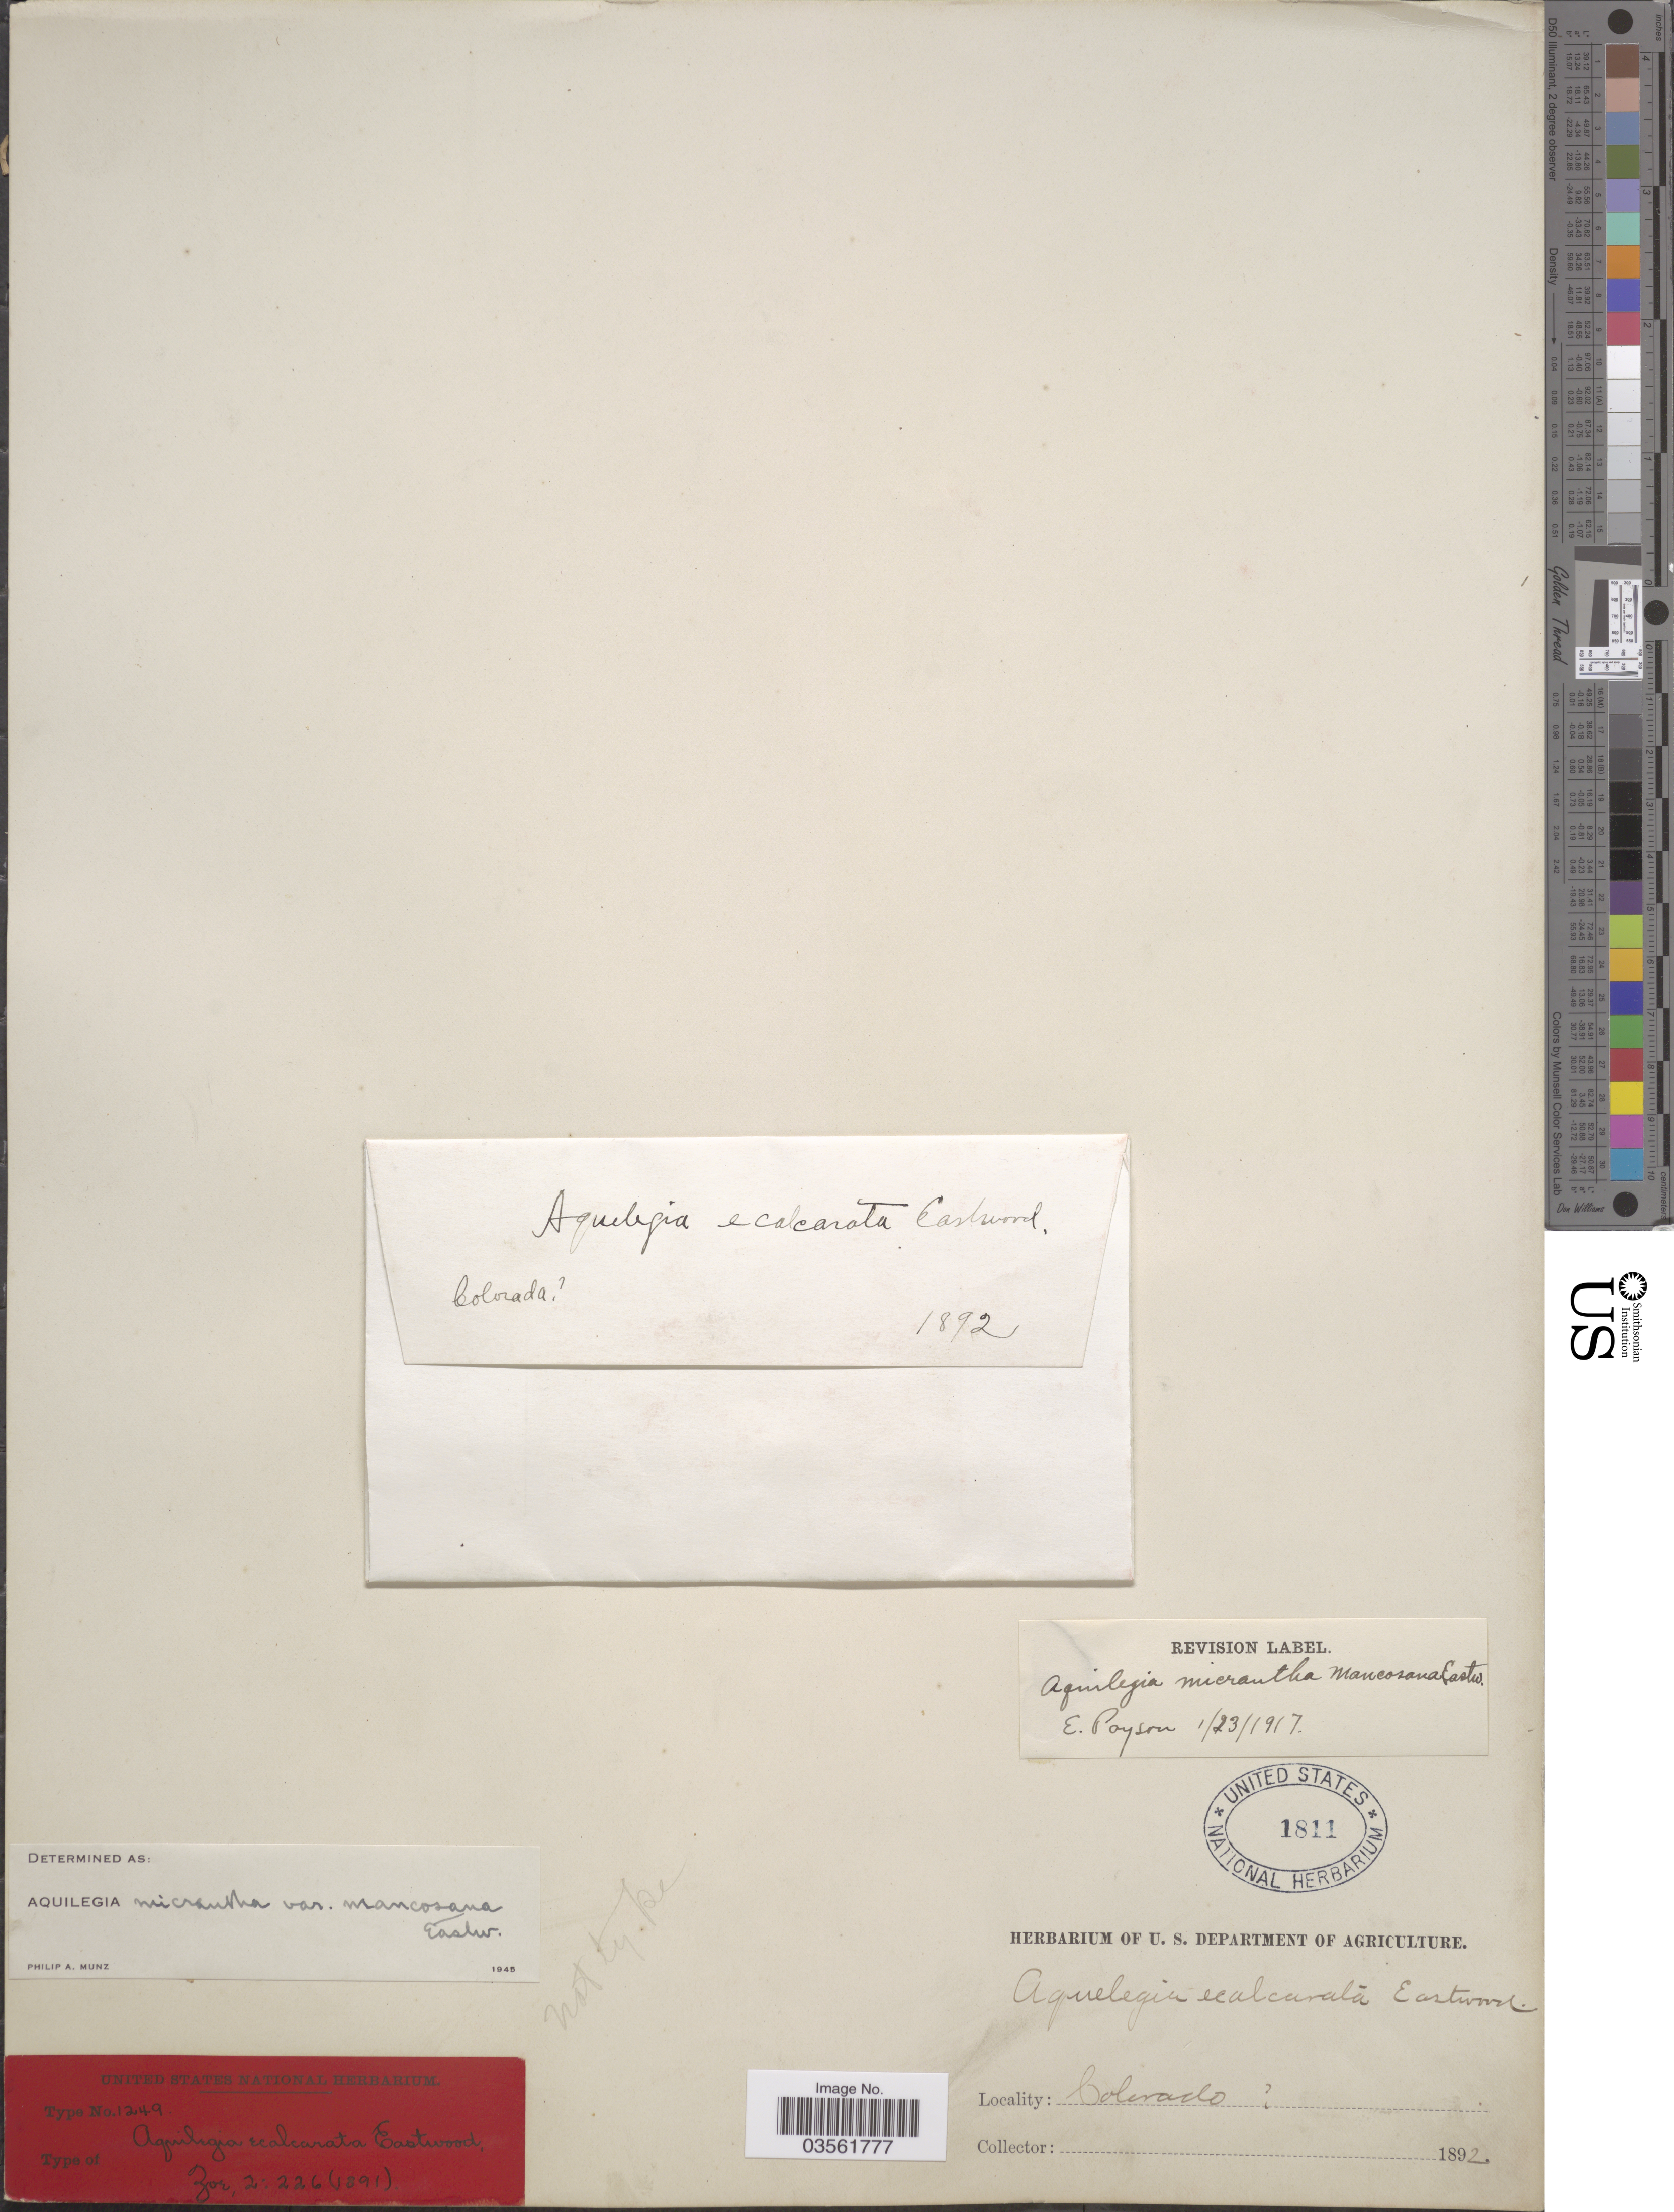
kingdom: Plantae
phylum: Tracheophyta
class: Magnoliopsida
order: Ranunculales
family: Ranunculaceae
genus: Aquilegia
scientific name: Aquilegia micrantha var. mancosana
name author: Eastw.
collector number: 1249?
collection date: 1892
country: United States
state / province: Colorado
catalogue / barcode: US 1811